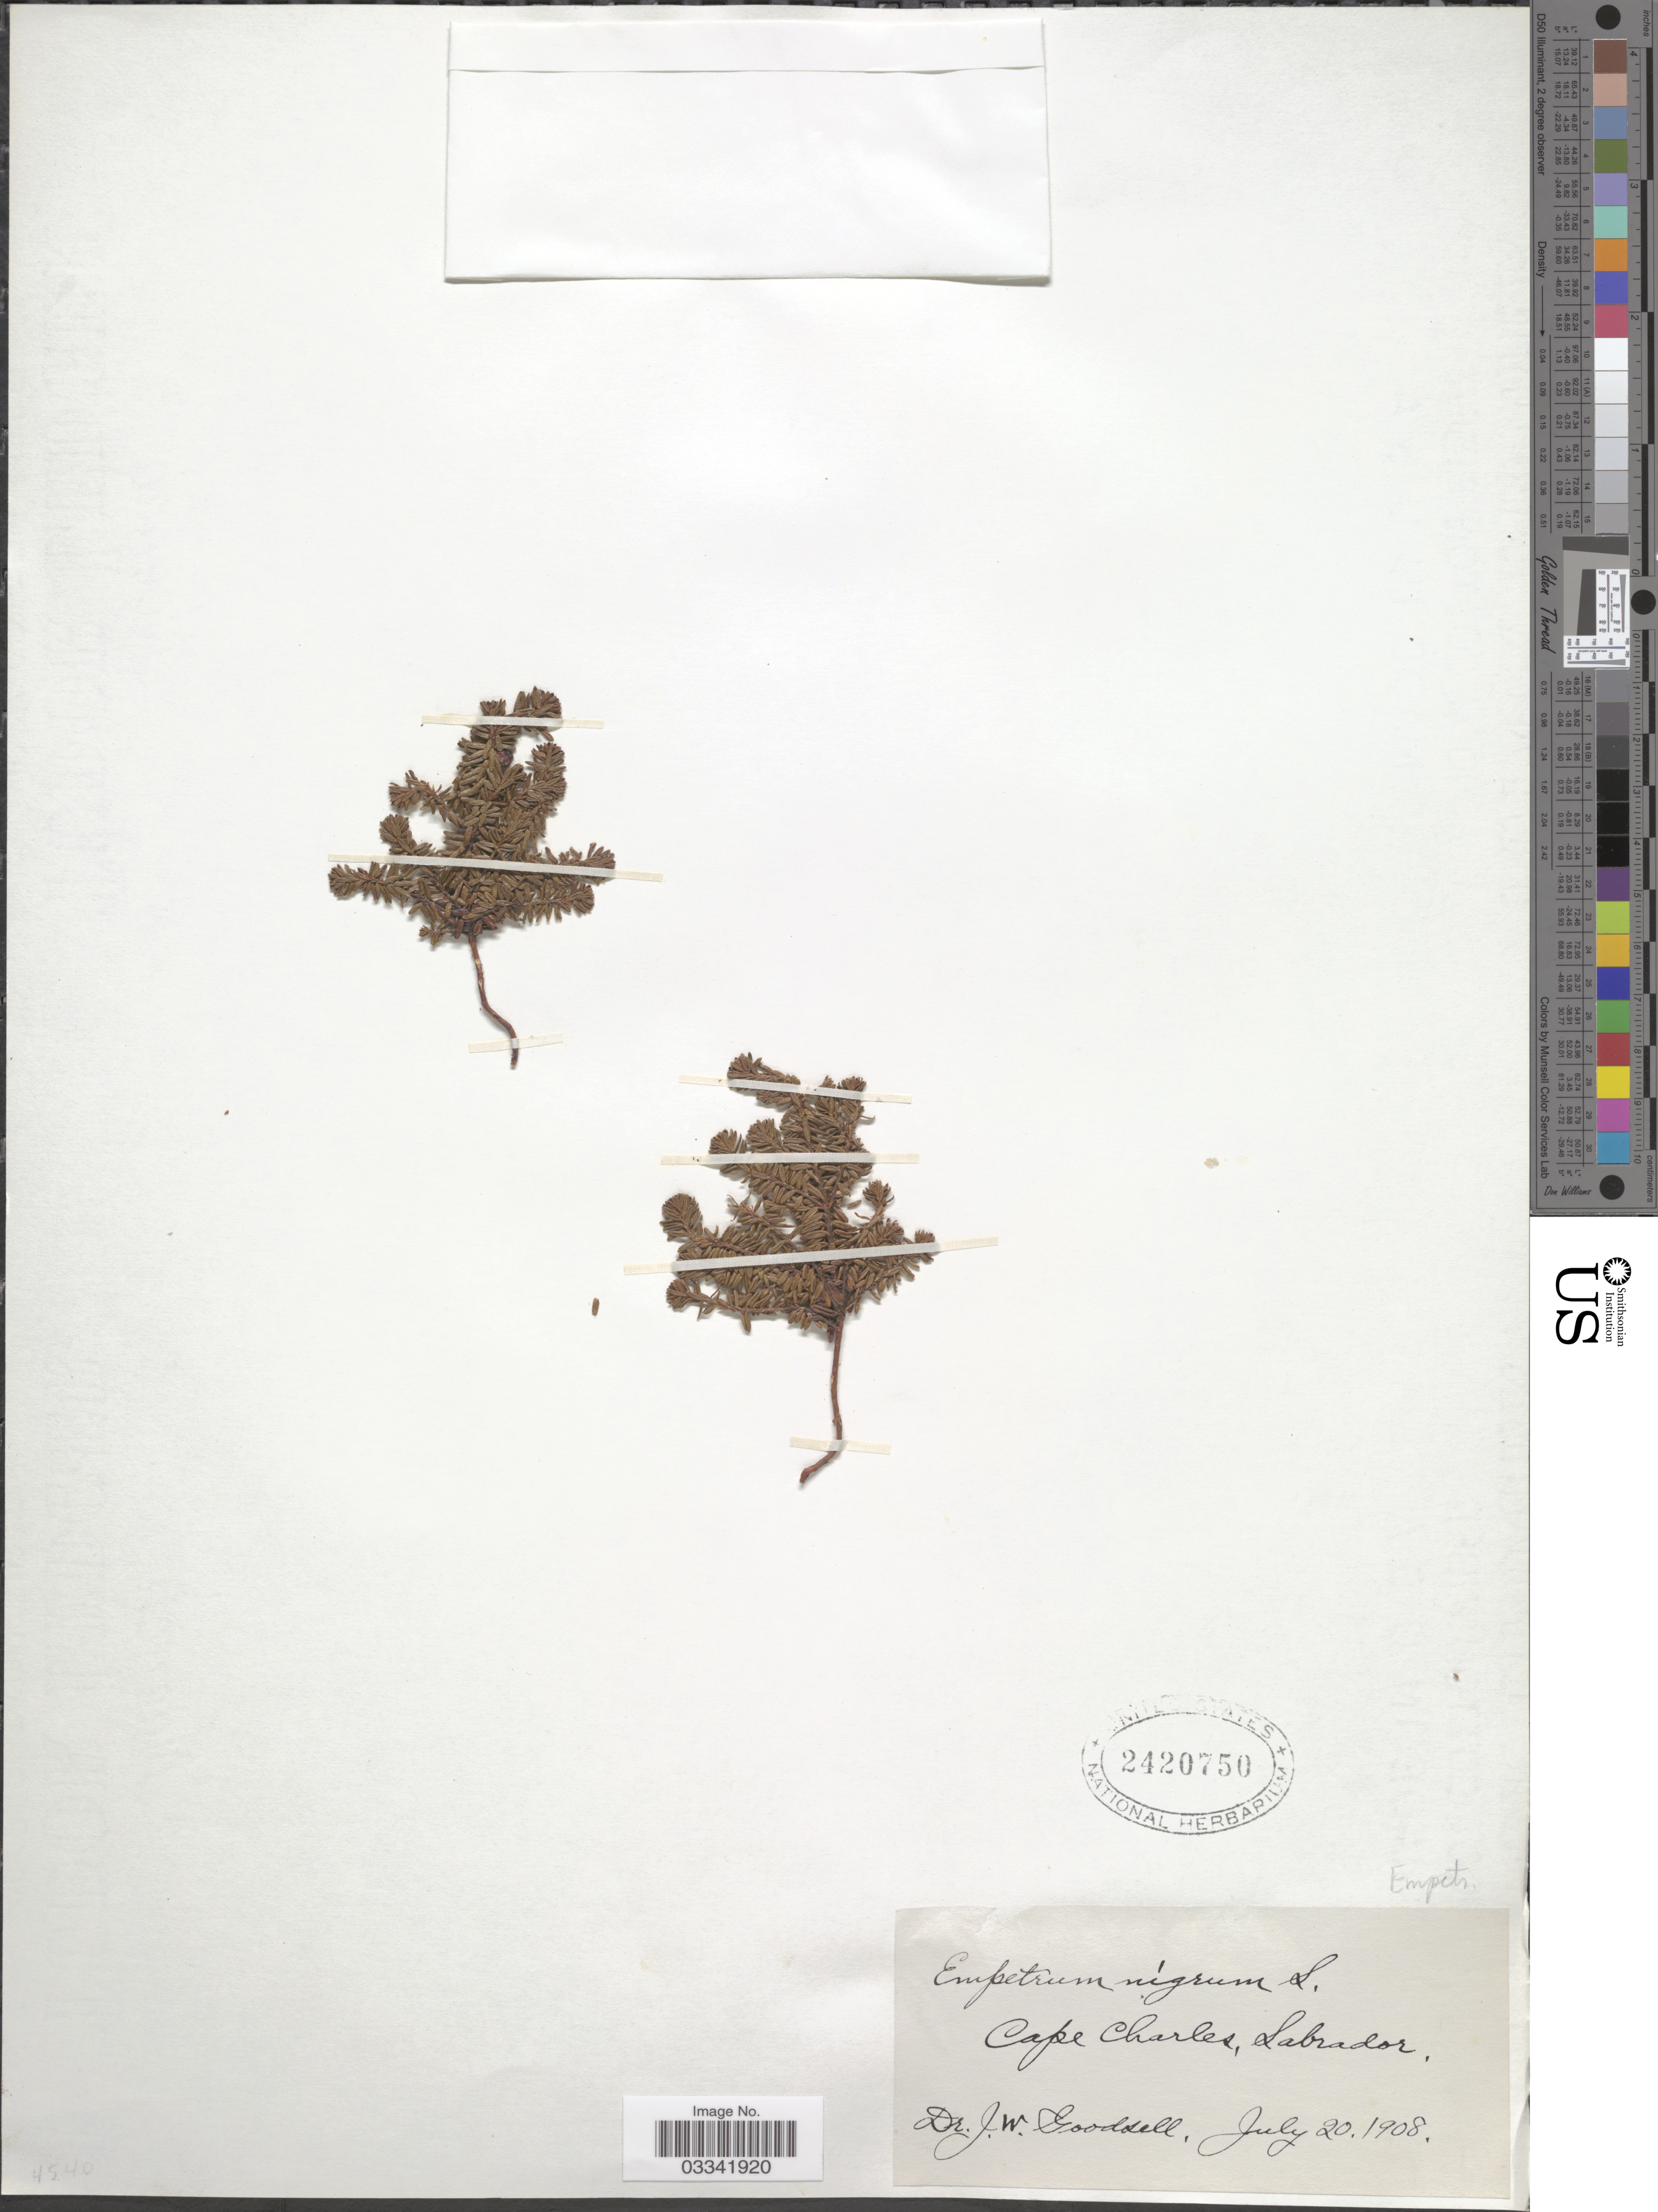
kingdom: Plantae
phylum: Tracheophyta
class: Magnoliopsida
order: Ericales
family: Ericaceae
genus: Empetrum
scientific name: Empetrum nigrum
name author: L.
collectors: J. Goodsell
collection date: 1908-07-20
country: Canada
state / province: Newfoundland and Labrador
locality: Cape Charles, Labrador.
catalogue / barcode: US 2420750